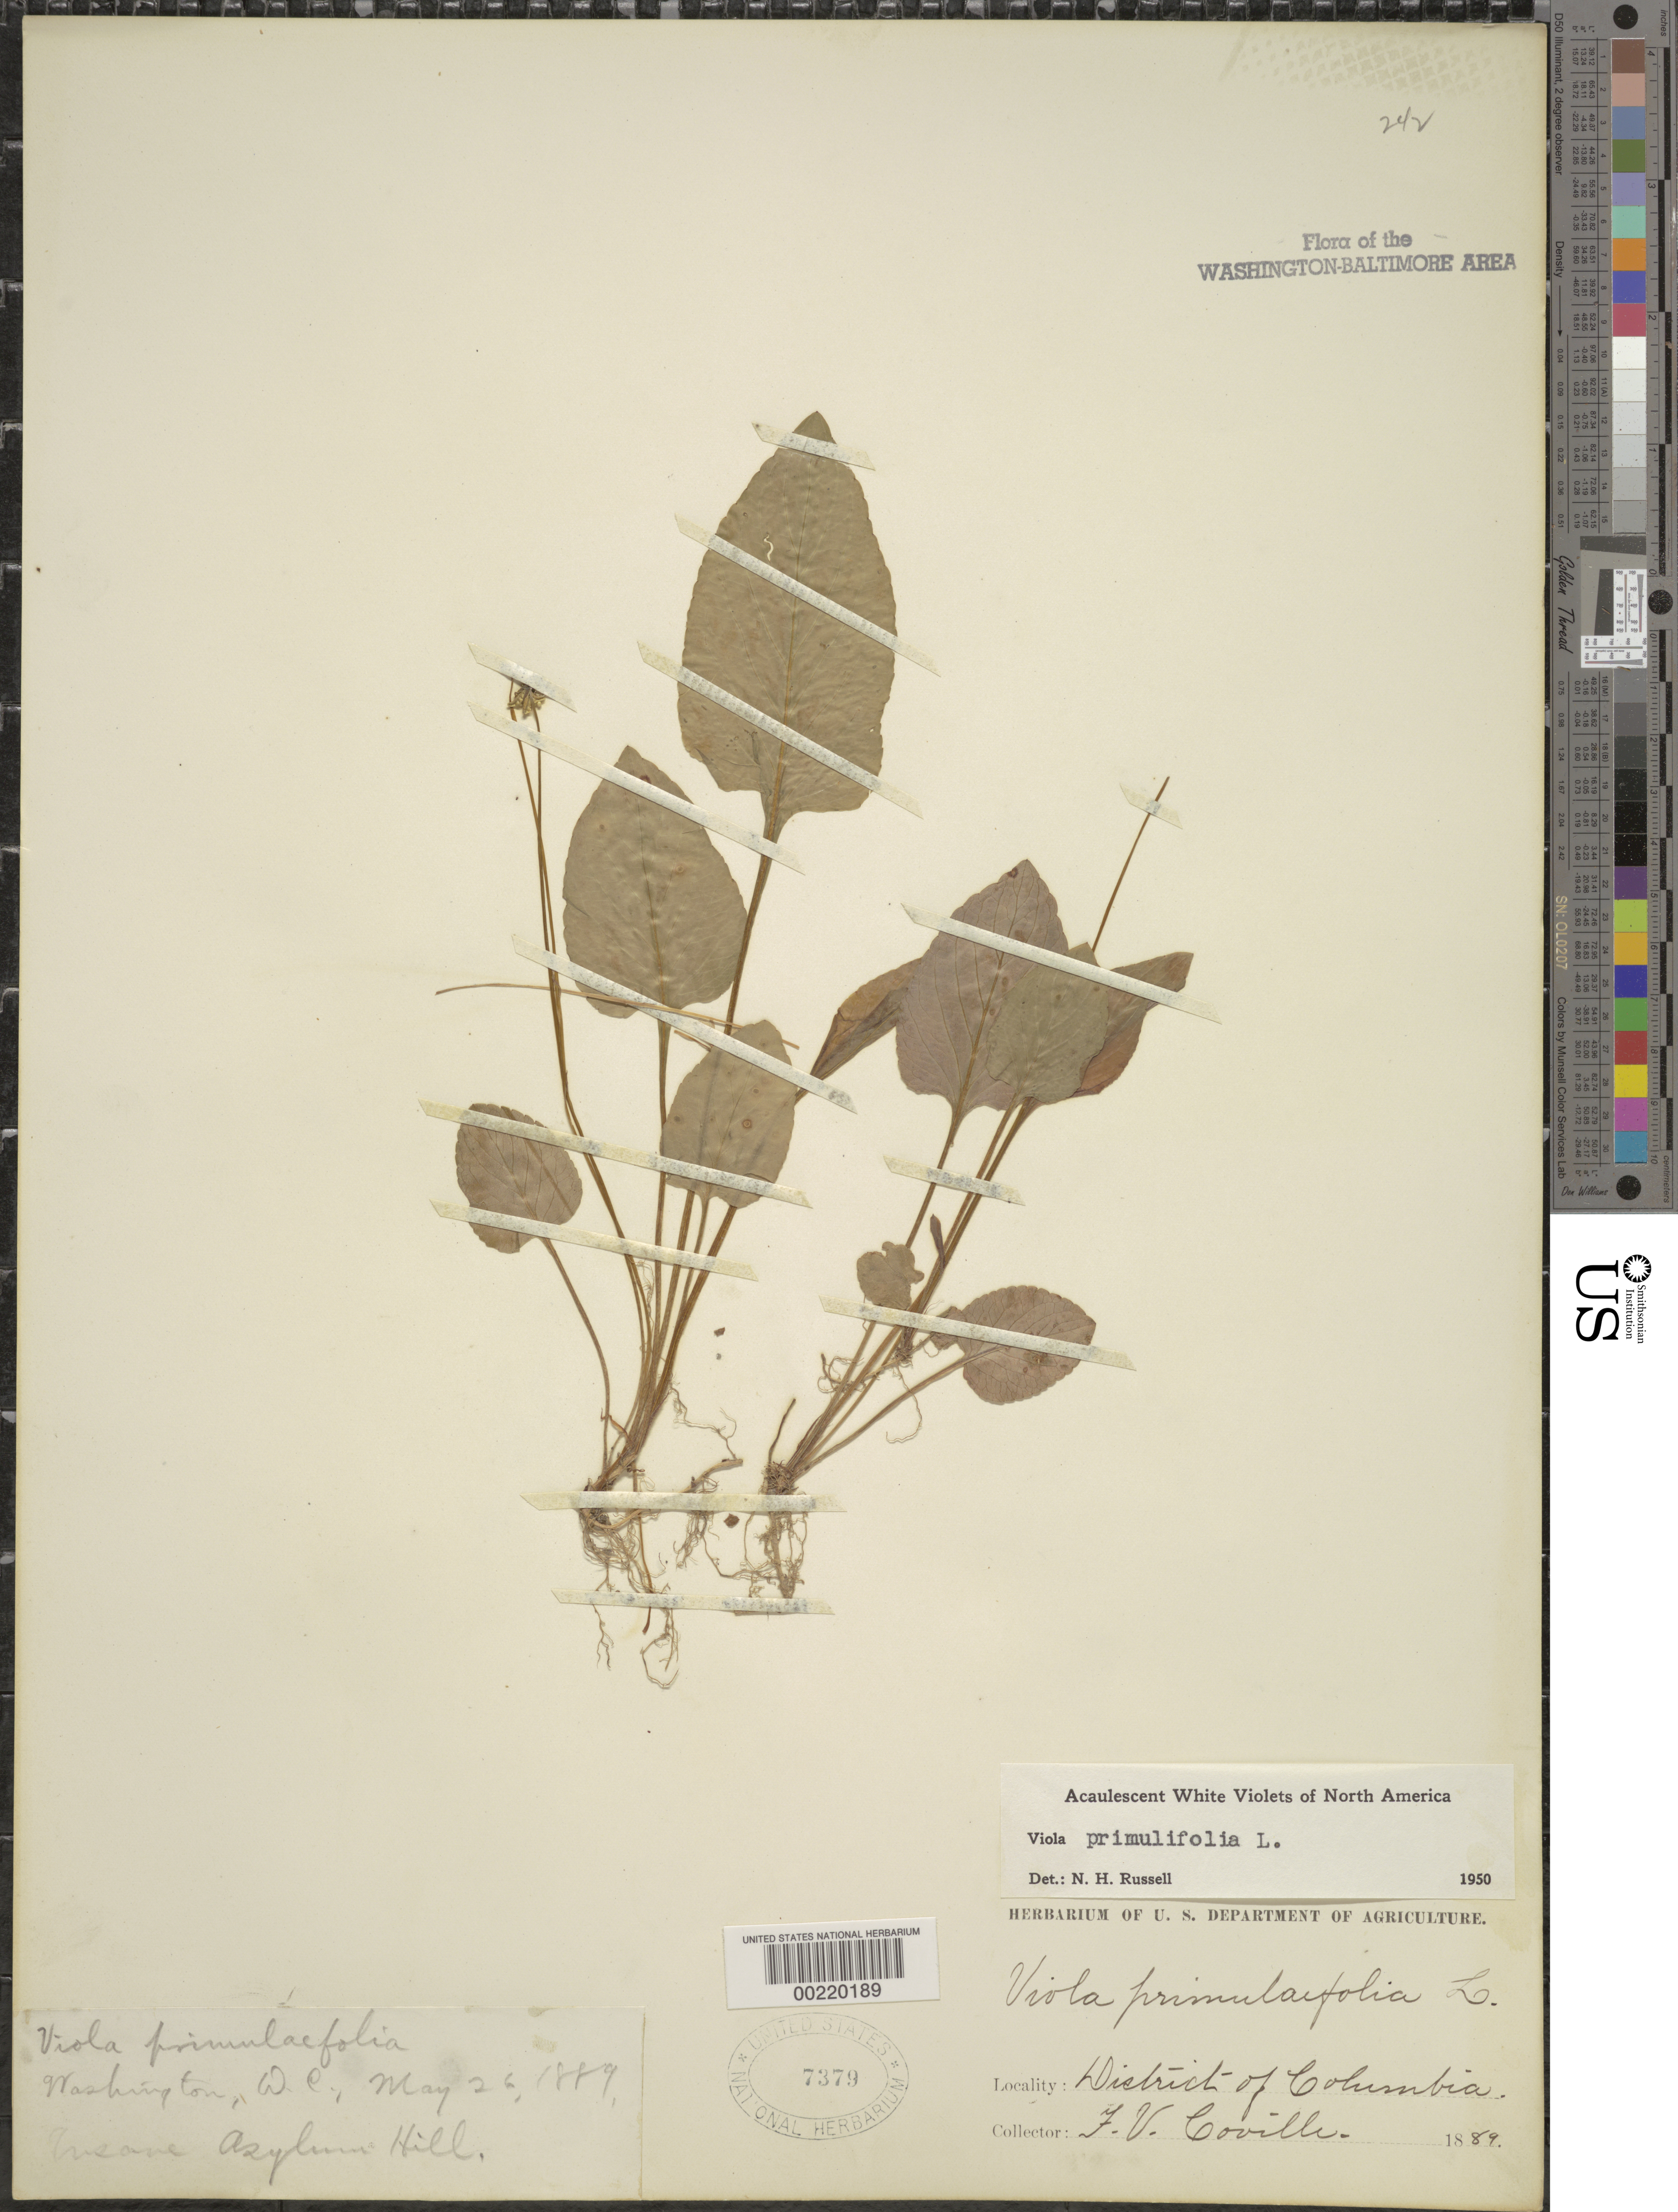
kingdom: Plantae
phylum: Tracheophyta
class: Magnoliopsida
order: Malpighiales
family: Violaceae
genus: Viola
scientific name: Viola primulifolia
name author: L.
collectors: F. V. Coville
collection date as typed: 26 May 1889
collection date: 1889-05-26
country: United States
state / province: District of Columbia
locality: Insane Asylum Woods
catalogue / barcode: US 7379